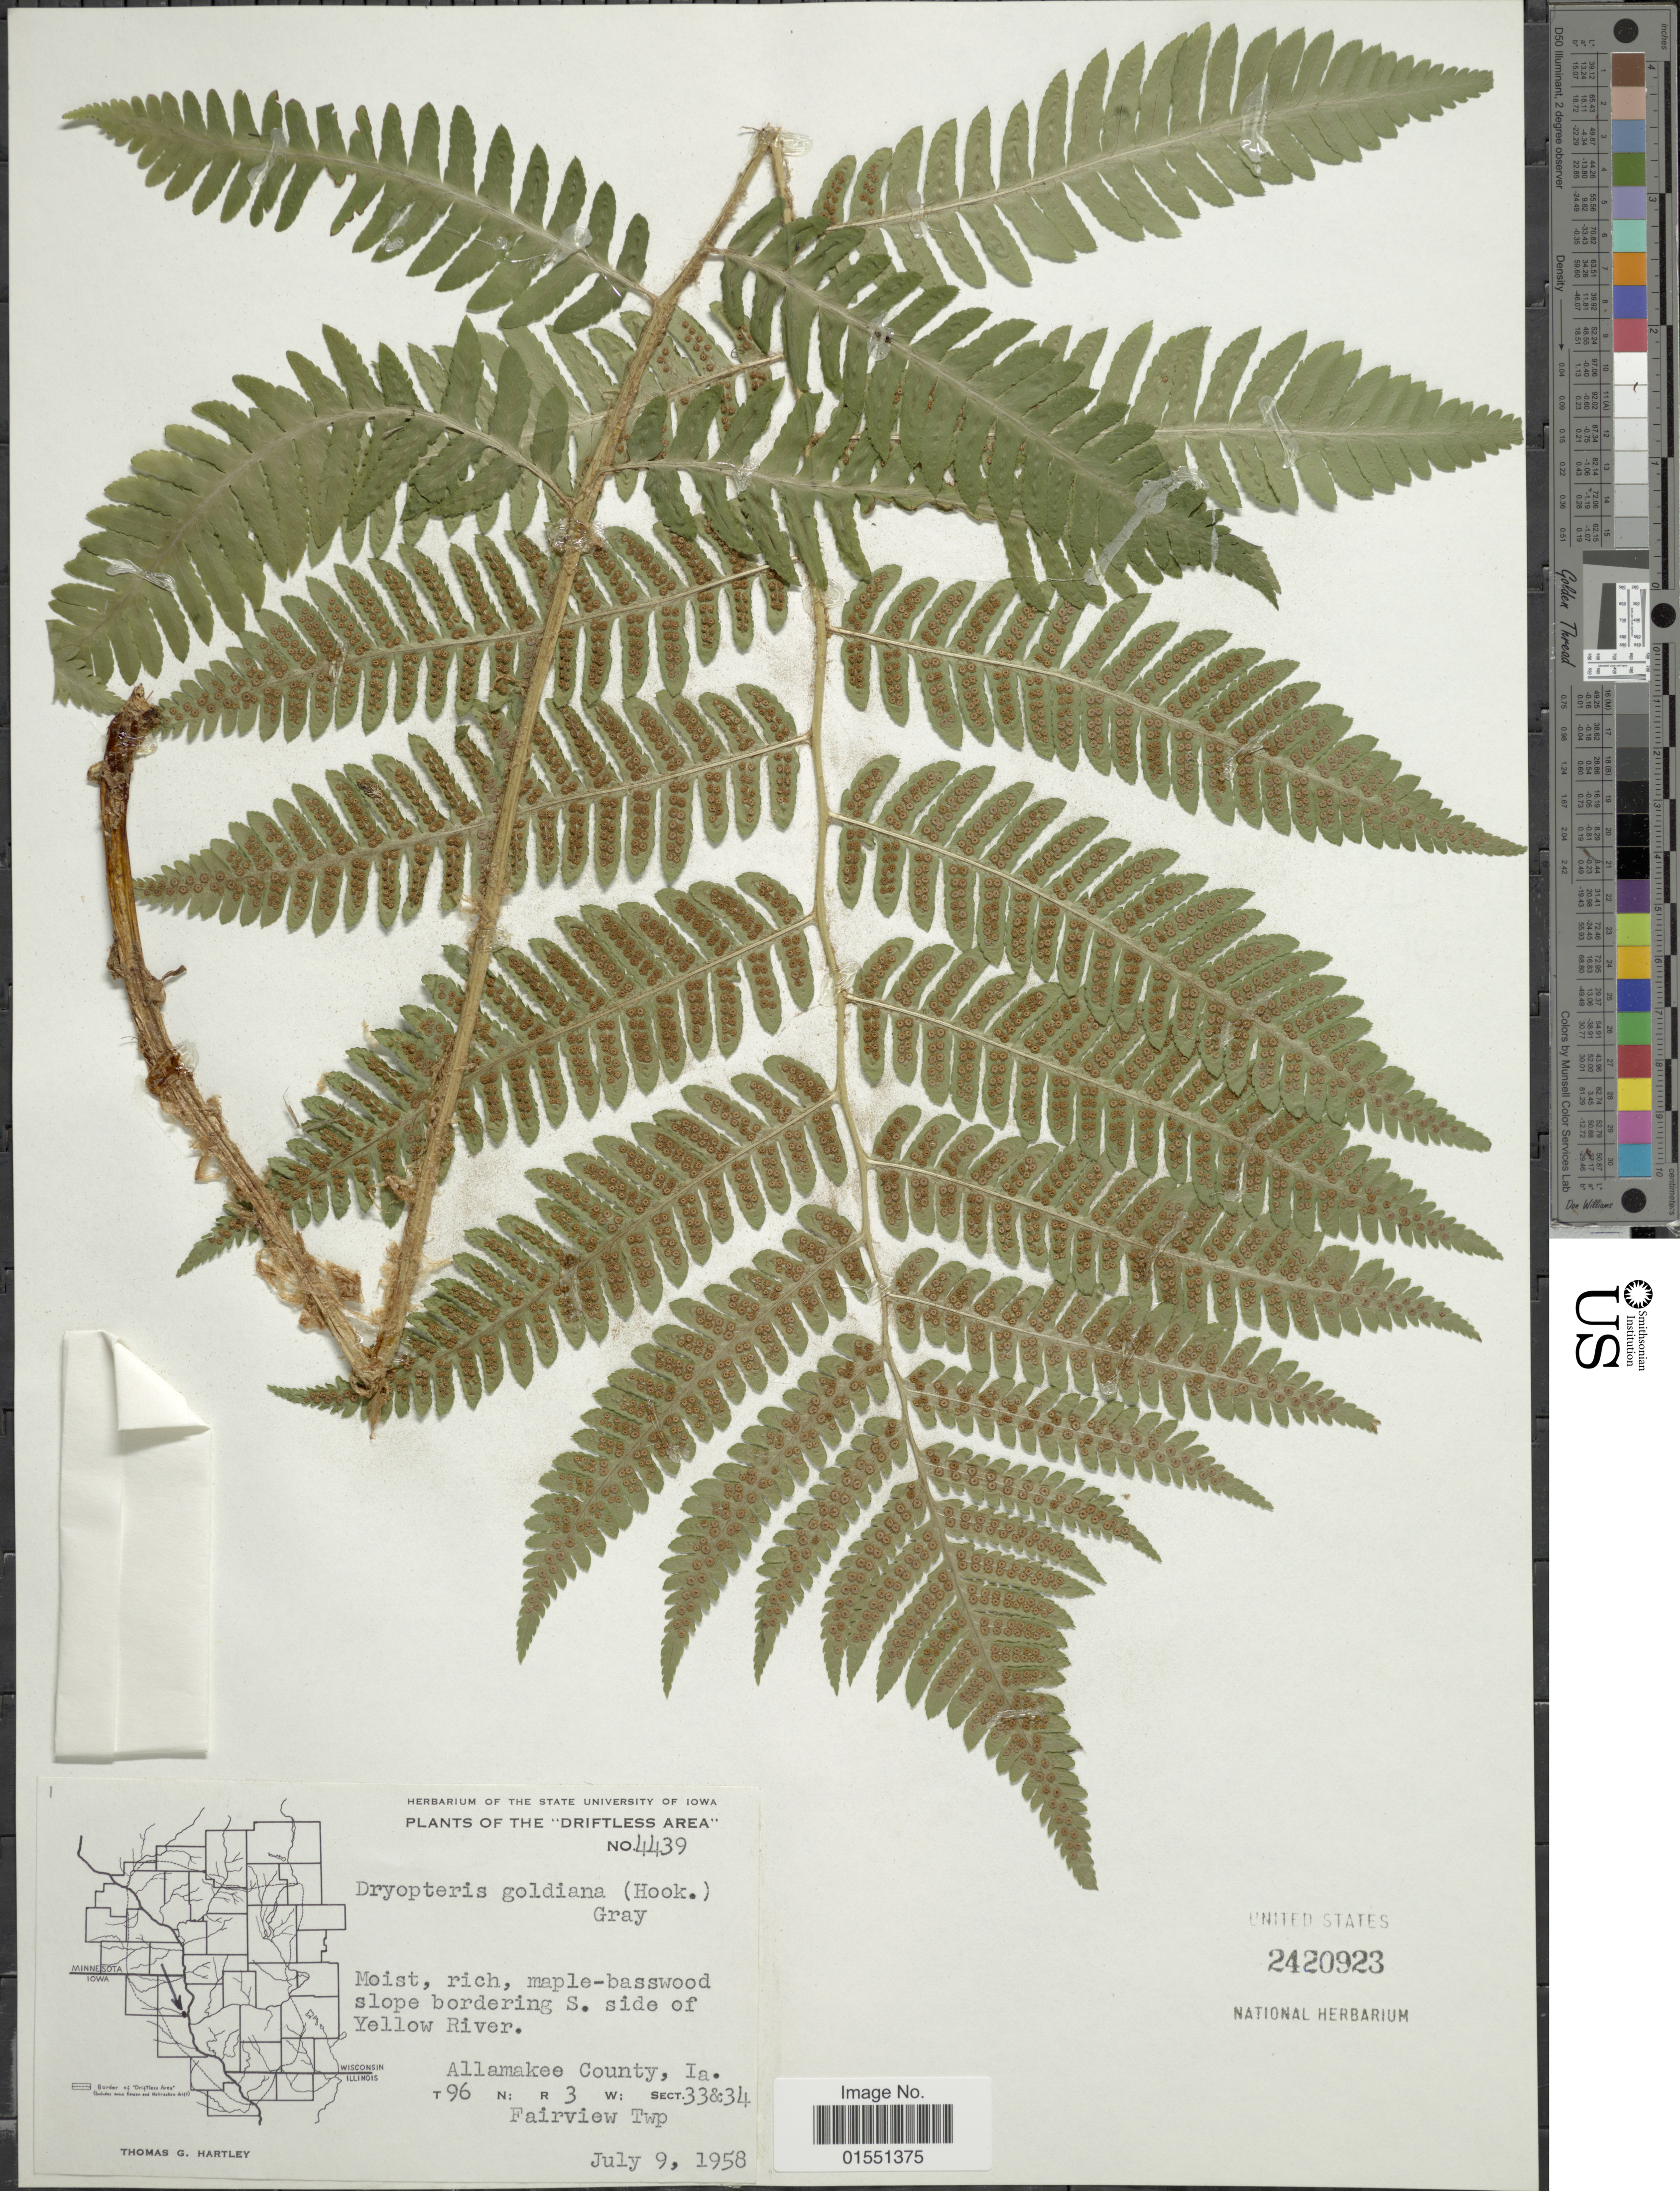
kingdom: Plantae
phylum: Tracheophyta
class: Polypodiopsida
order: Polypodiales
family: Dryopteridaceae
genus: Dryopteris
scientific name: Dryopteris goldiana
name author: (Hook. ex Goldie) A. Gray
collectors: T. G. Hartley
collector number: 4439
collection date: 1958-07-09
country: United States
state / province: Iowa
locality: The Driftless Area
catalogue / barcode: US 2420923